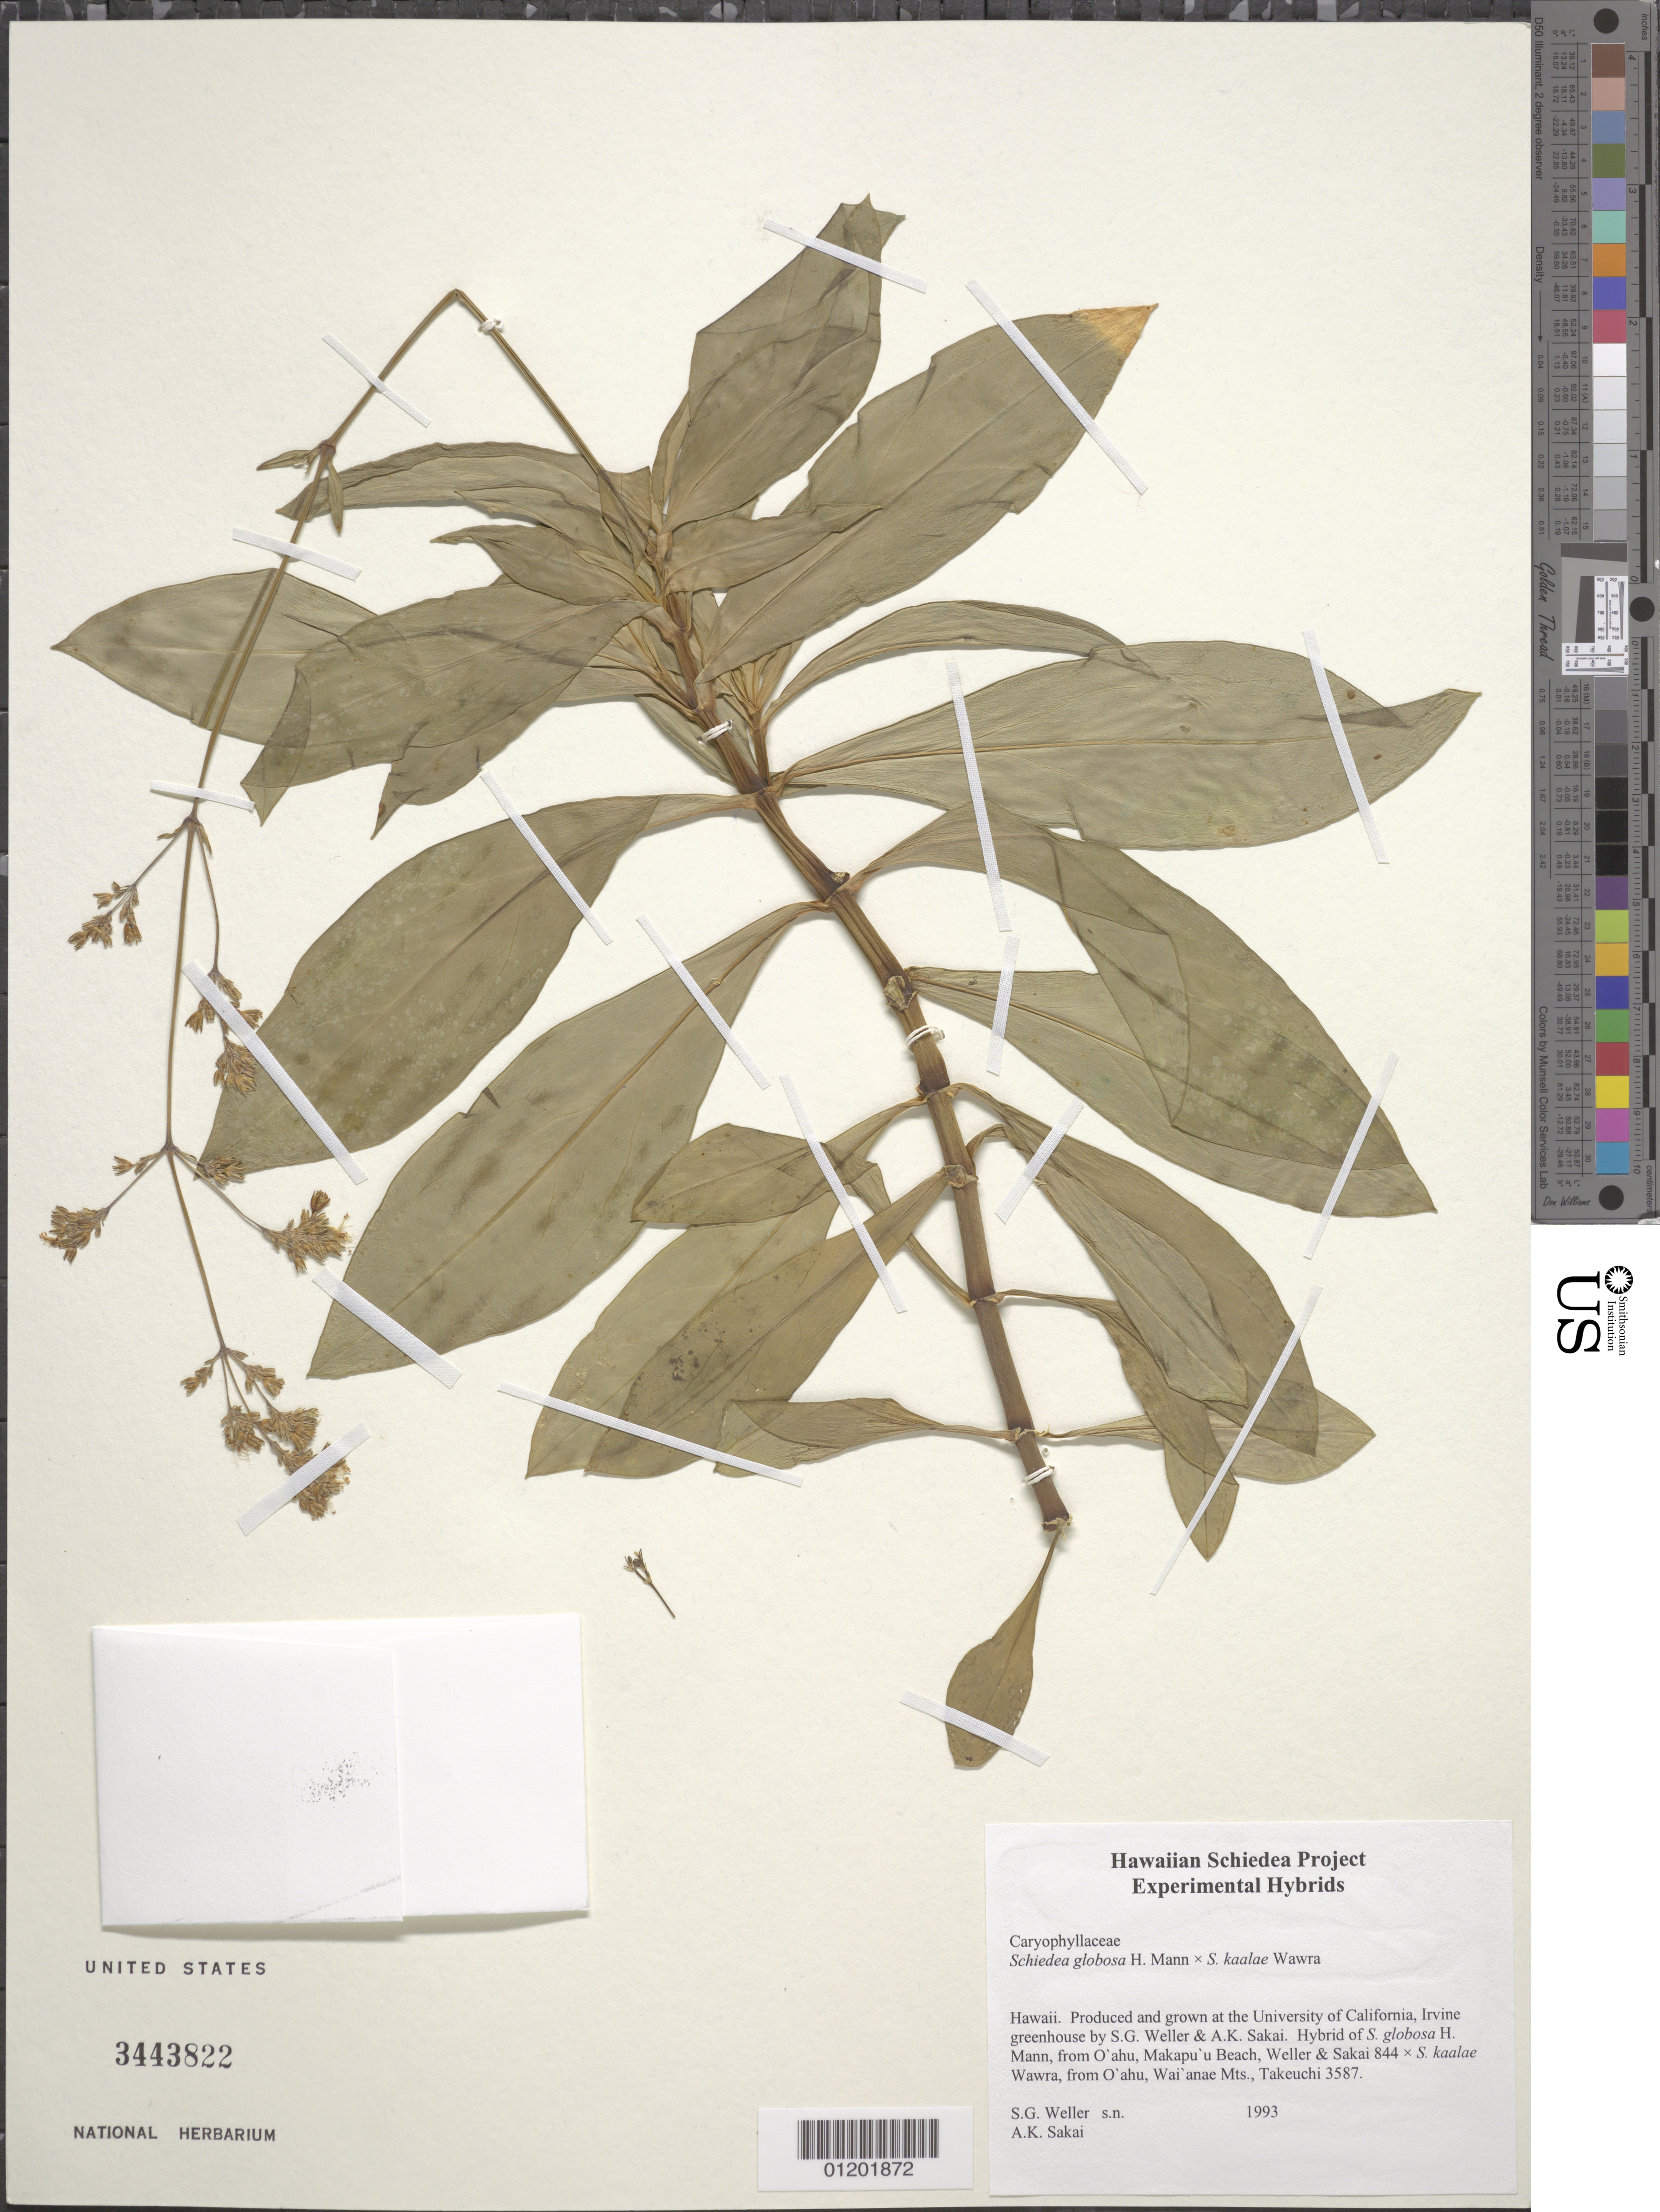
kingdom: Plantae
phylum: Tracheophyta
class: Magnoliopsida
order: Caryophyllales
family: Caryophyllaceae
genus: Schiedea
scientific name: Schiedea globosa x S. kaalae Wawra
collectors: S. G. Weller & A. Sakai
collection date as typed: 1993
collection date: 1993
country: United States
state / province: California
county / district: Orange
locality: University of California, Irvine greenhouse.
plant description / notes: Hybrid of S. globosa H. Mann [from O'ahu, Makapu'u Beach, Weller & Sakai 844] × S. kaalae Wawra [from O'ahu, Wai'anae Mts., Takeuchi 3587].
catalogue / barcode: US 3443822